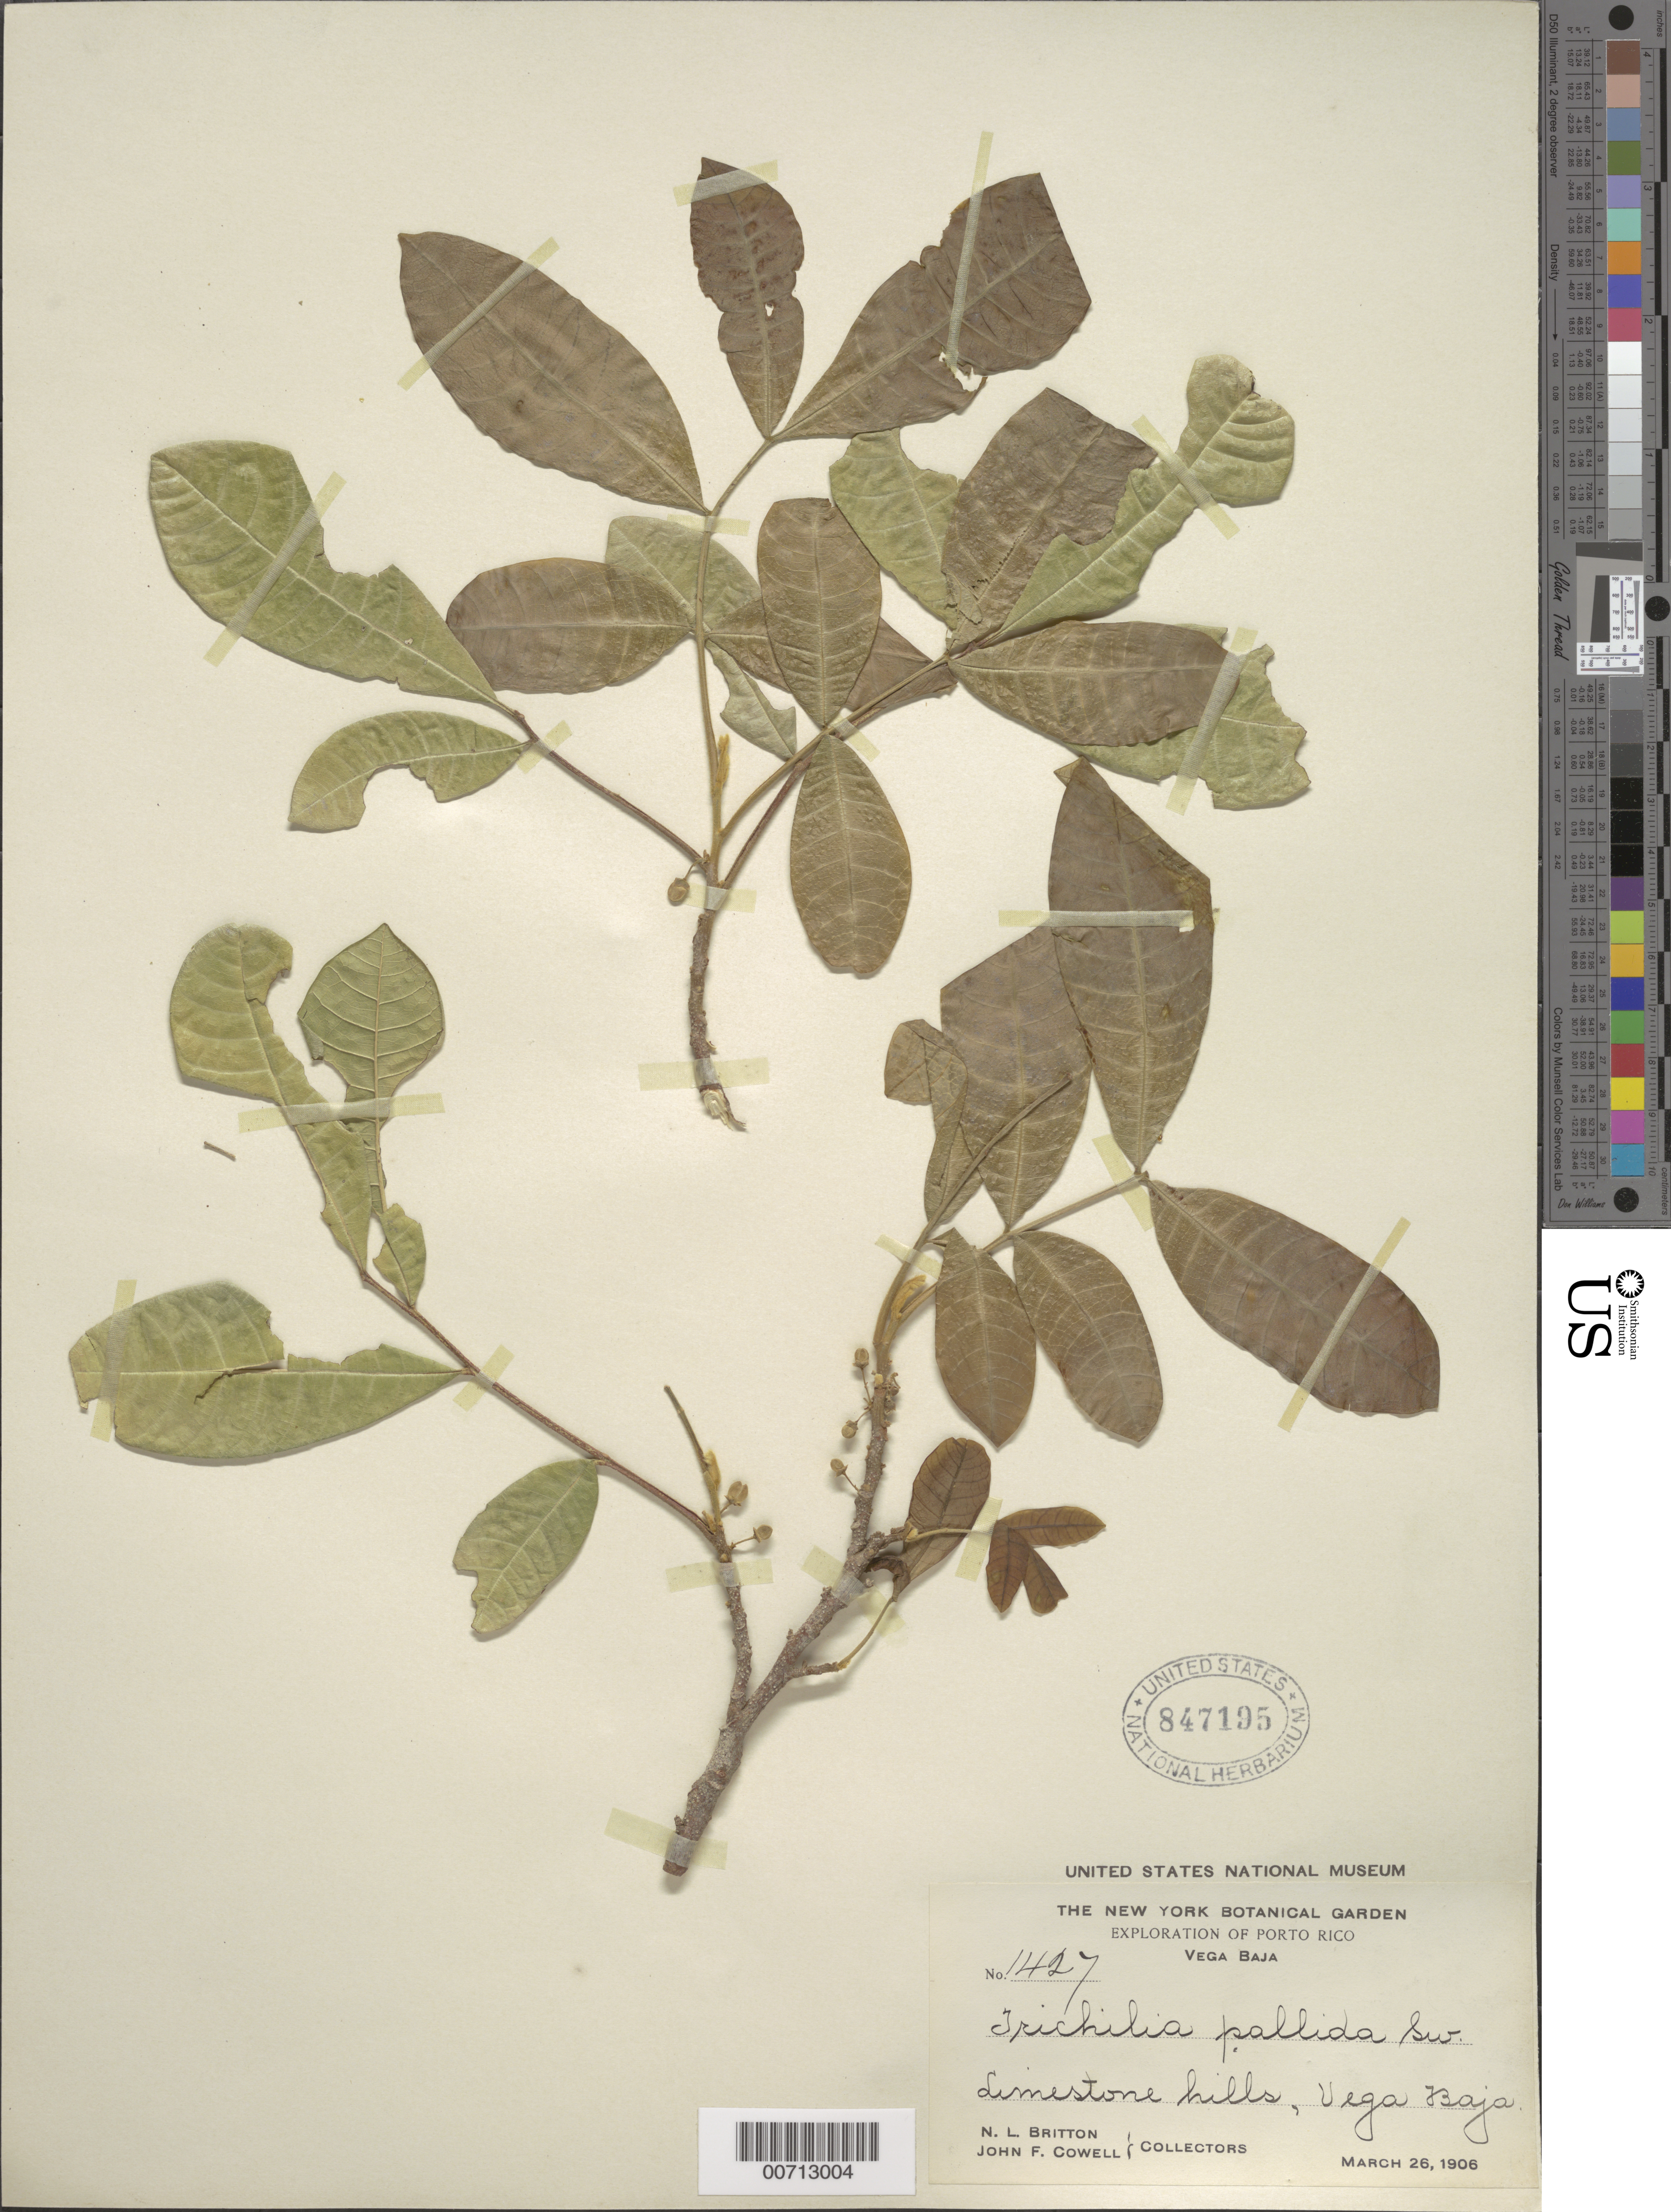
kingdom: Plantae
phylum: Tracheophyta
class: Magnoliopsida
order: Sapindales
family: Meliaceae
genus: Trichilia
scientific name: Trichilia pallida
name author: Sw.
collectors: N. Britton & J. F. Cowell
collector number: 1427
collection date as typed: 26 Mar 1906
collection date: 1906-03-26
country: Puerto Rico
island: Greater Antilles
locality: Vega Baja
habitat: Limestone hills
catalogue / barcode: US 847195